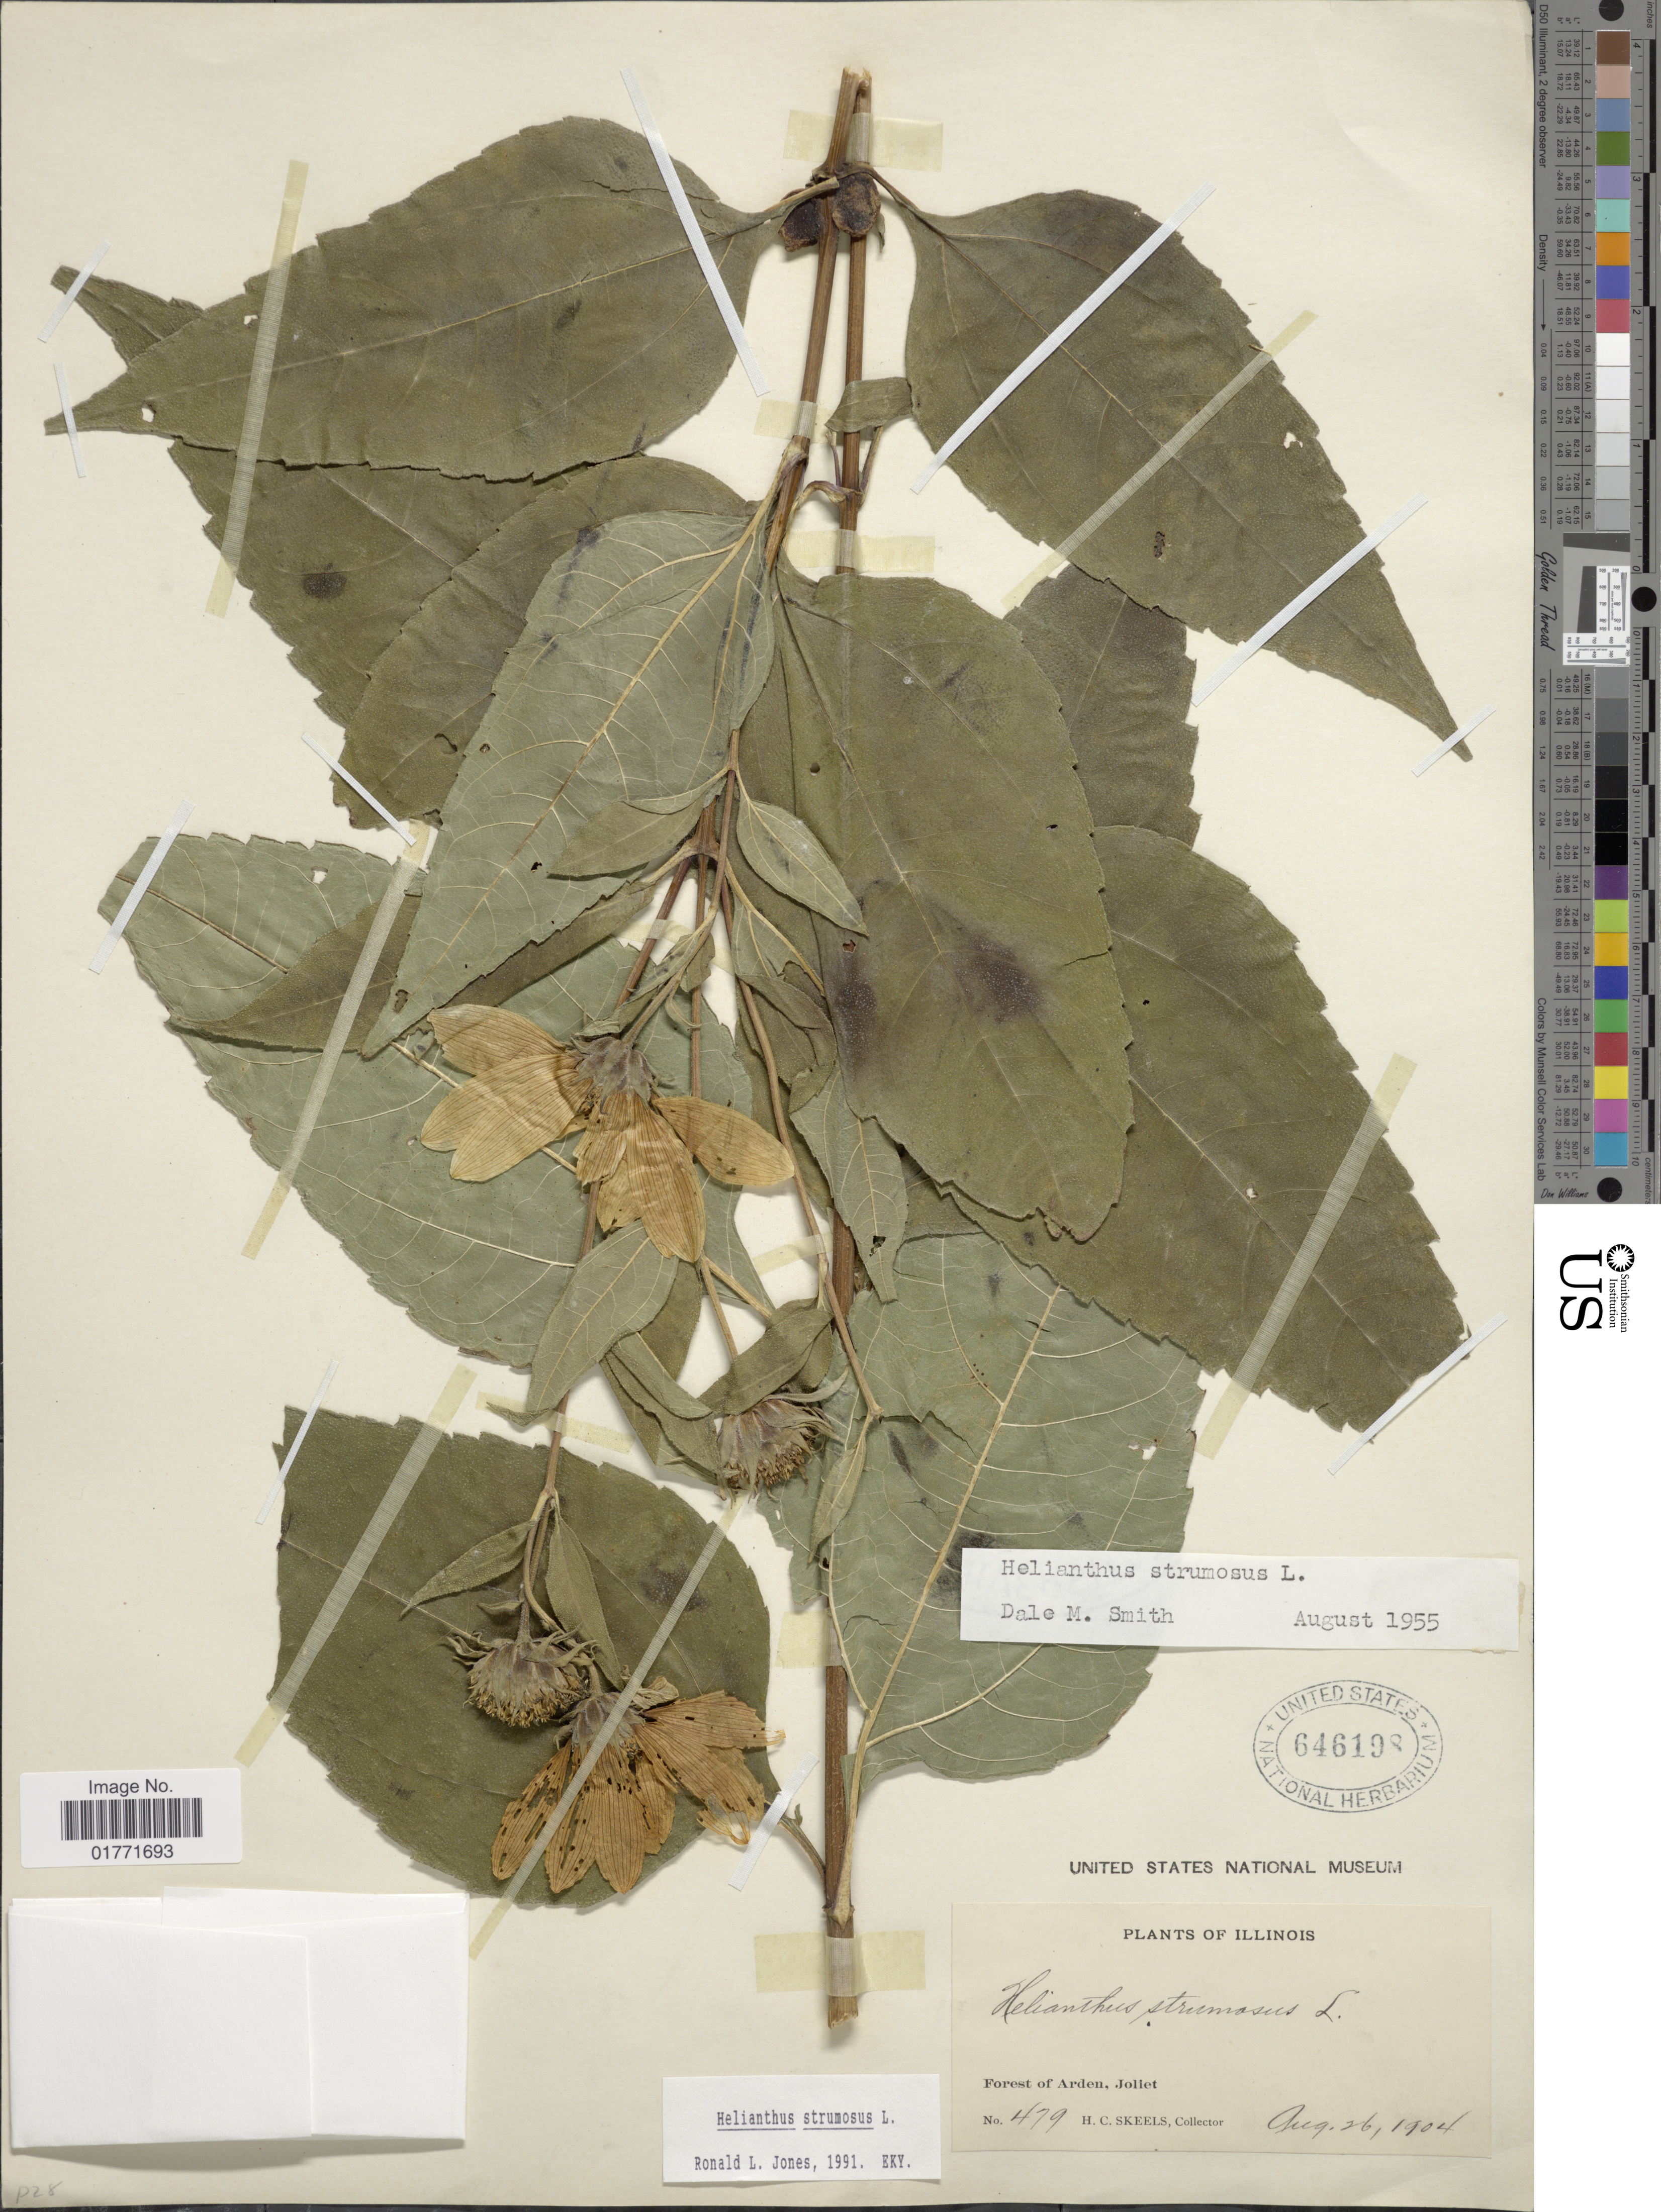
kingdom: Plantae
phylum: Tracheophyta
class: Magnoliopsida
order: Asterales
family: Asteraceae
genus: Helianthus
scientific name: Helianthus strumosus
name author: L.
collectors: H. Skeels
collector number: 479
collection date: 1904-08-26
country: United States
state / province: Illinois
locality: Forest of Arden, Joliet.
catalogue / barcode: US 646198